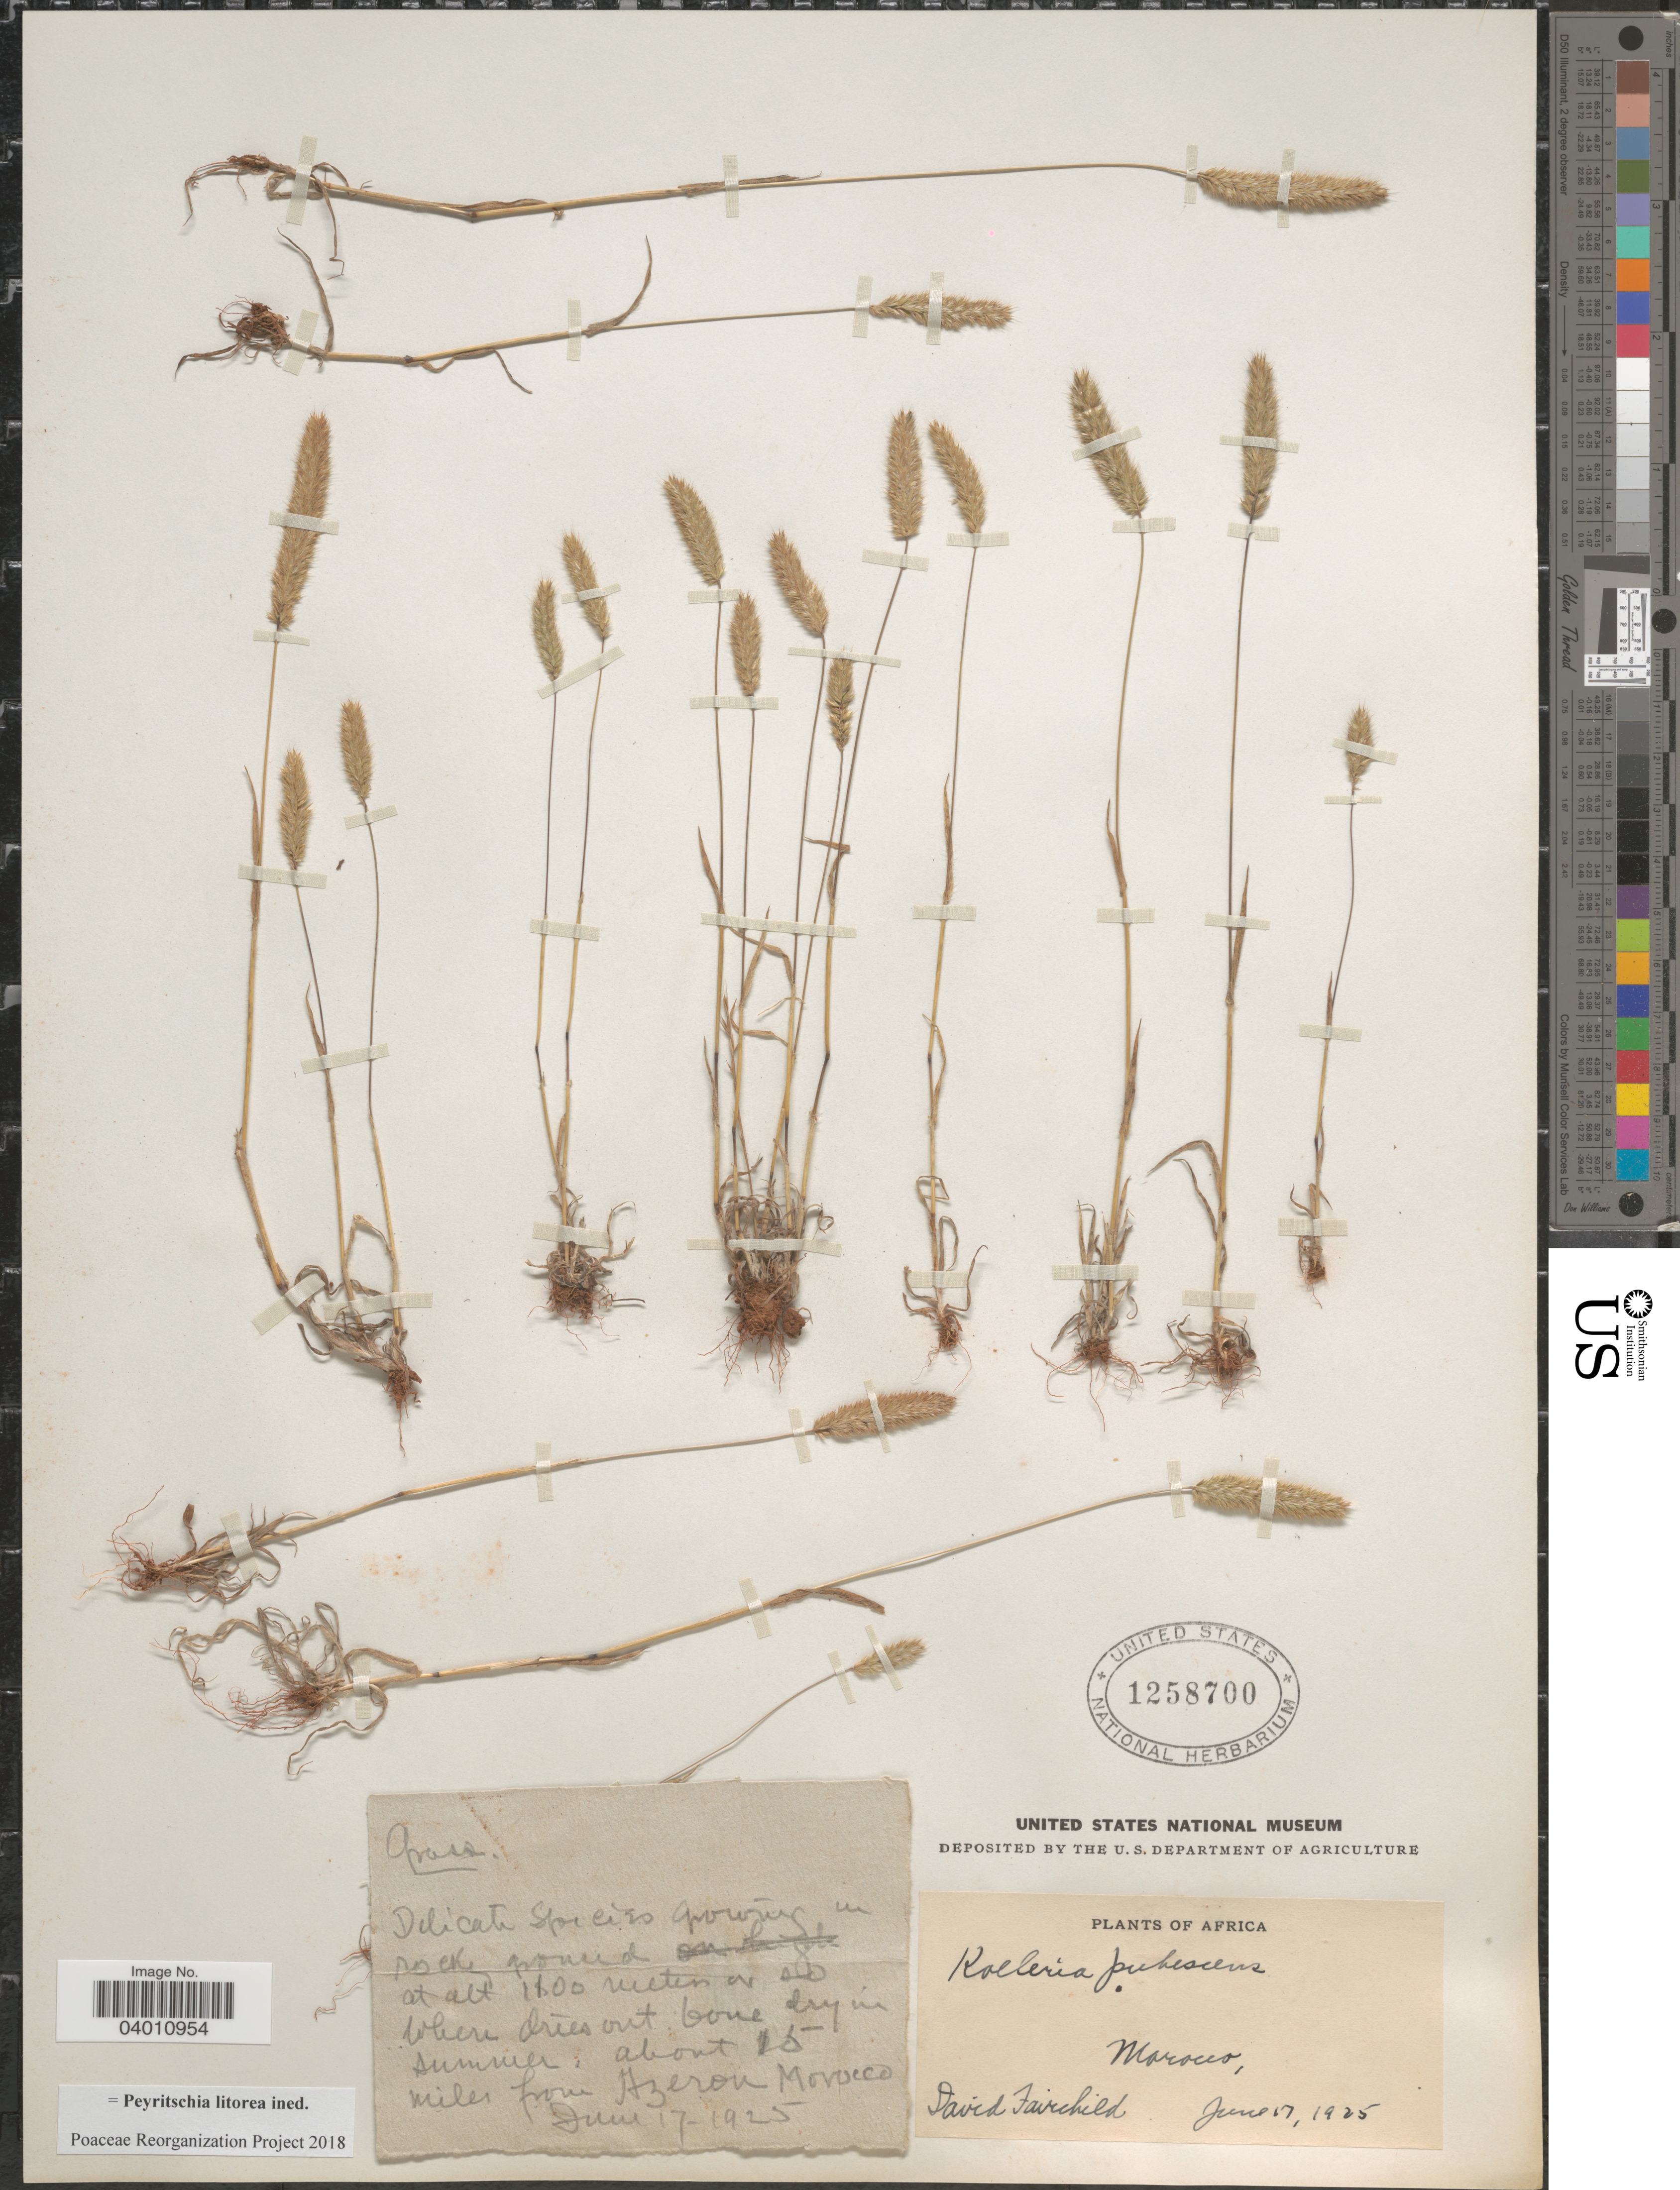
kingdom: Plantae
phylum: Tracheophyta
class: Liliopsida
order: Poales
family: Poaceae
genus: Rostraria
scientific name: Rostraria litorea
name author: (All.) Holub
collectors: D. Fairchild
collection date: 1925-06-17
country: Morocco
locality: About 15 miles from Azerou, Morocco.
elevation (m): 1100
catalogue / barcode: US 1258700